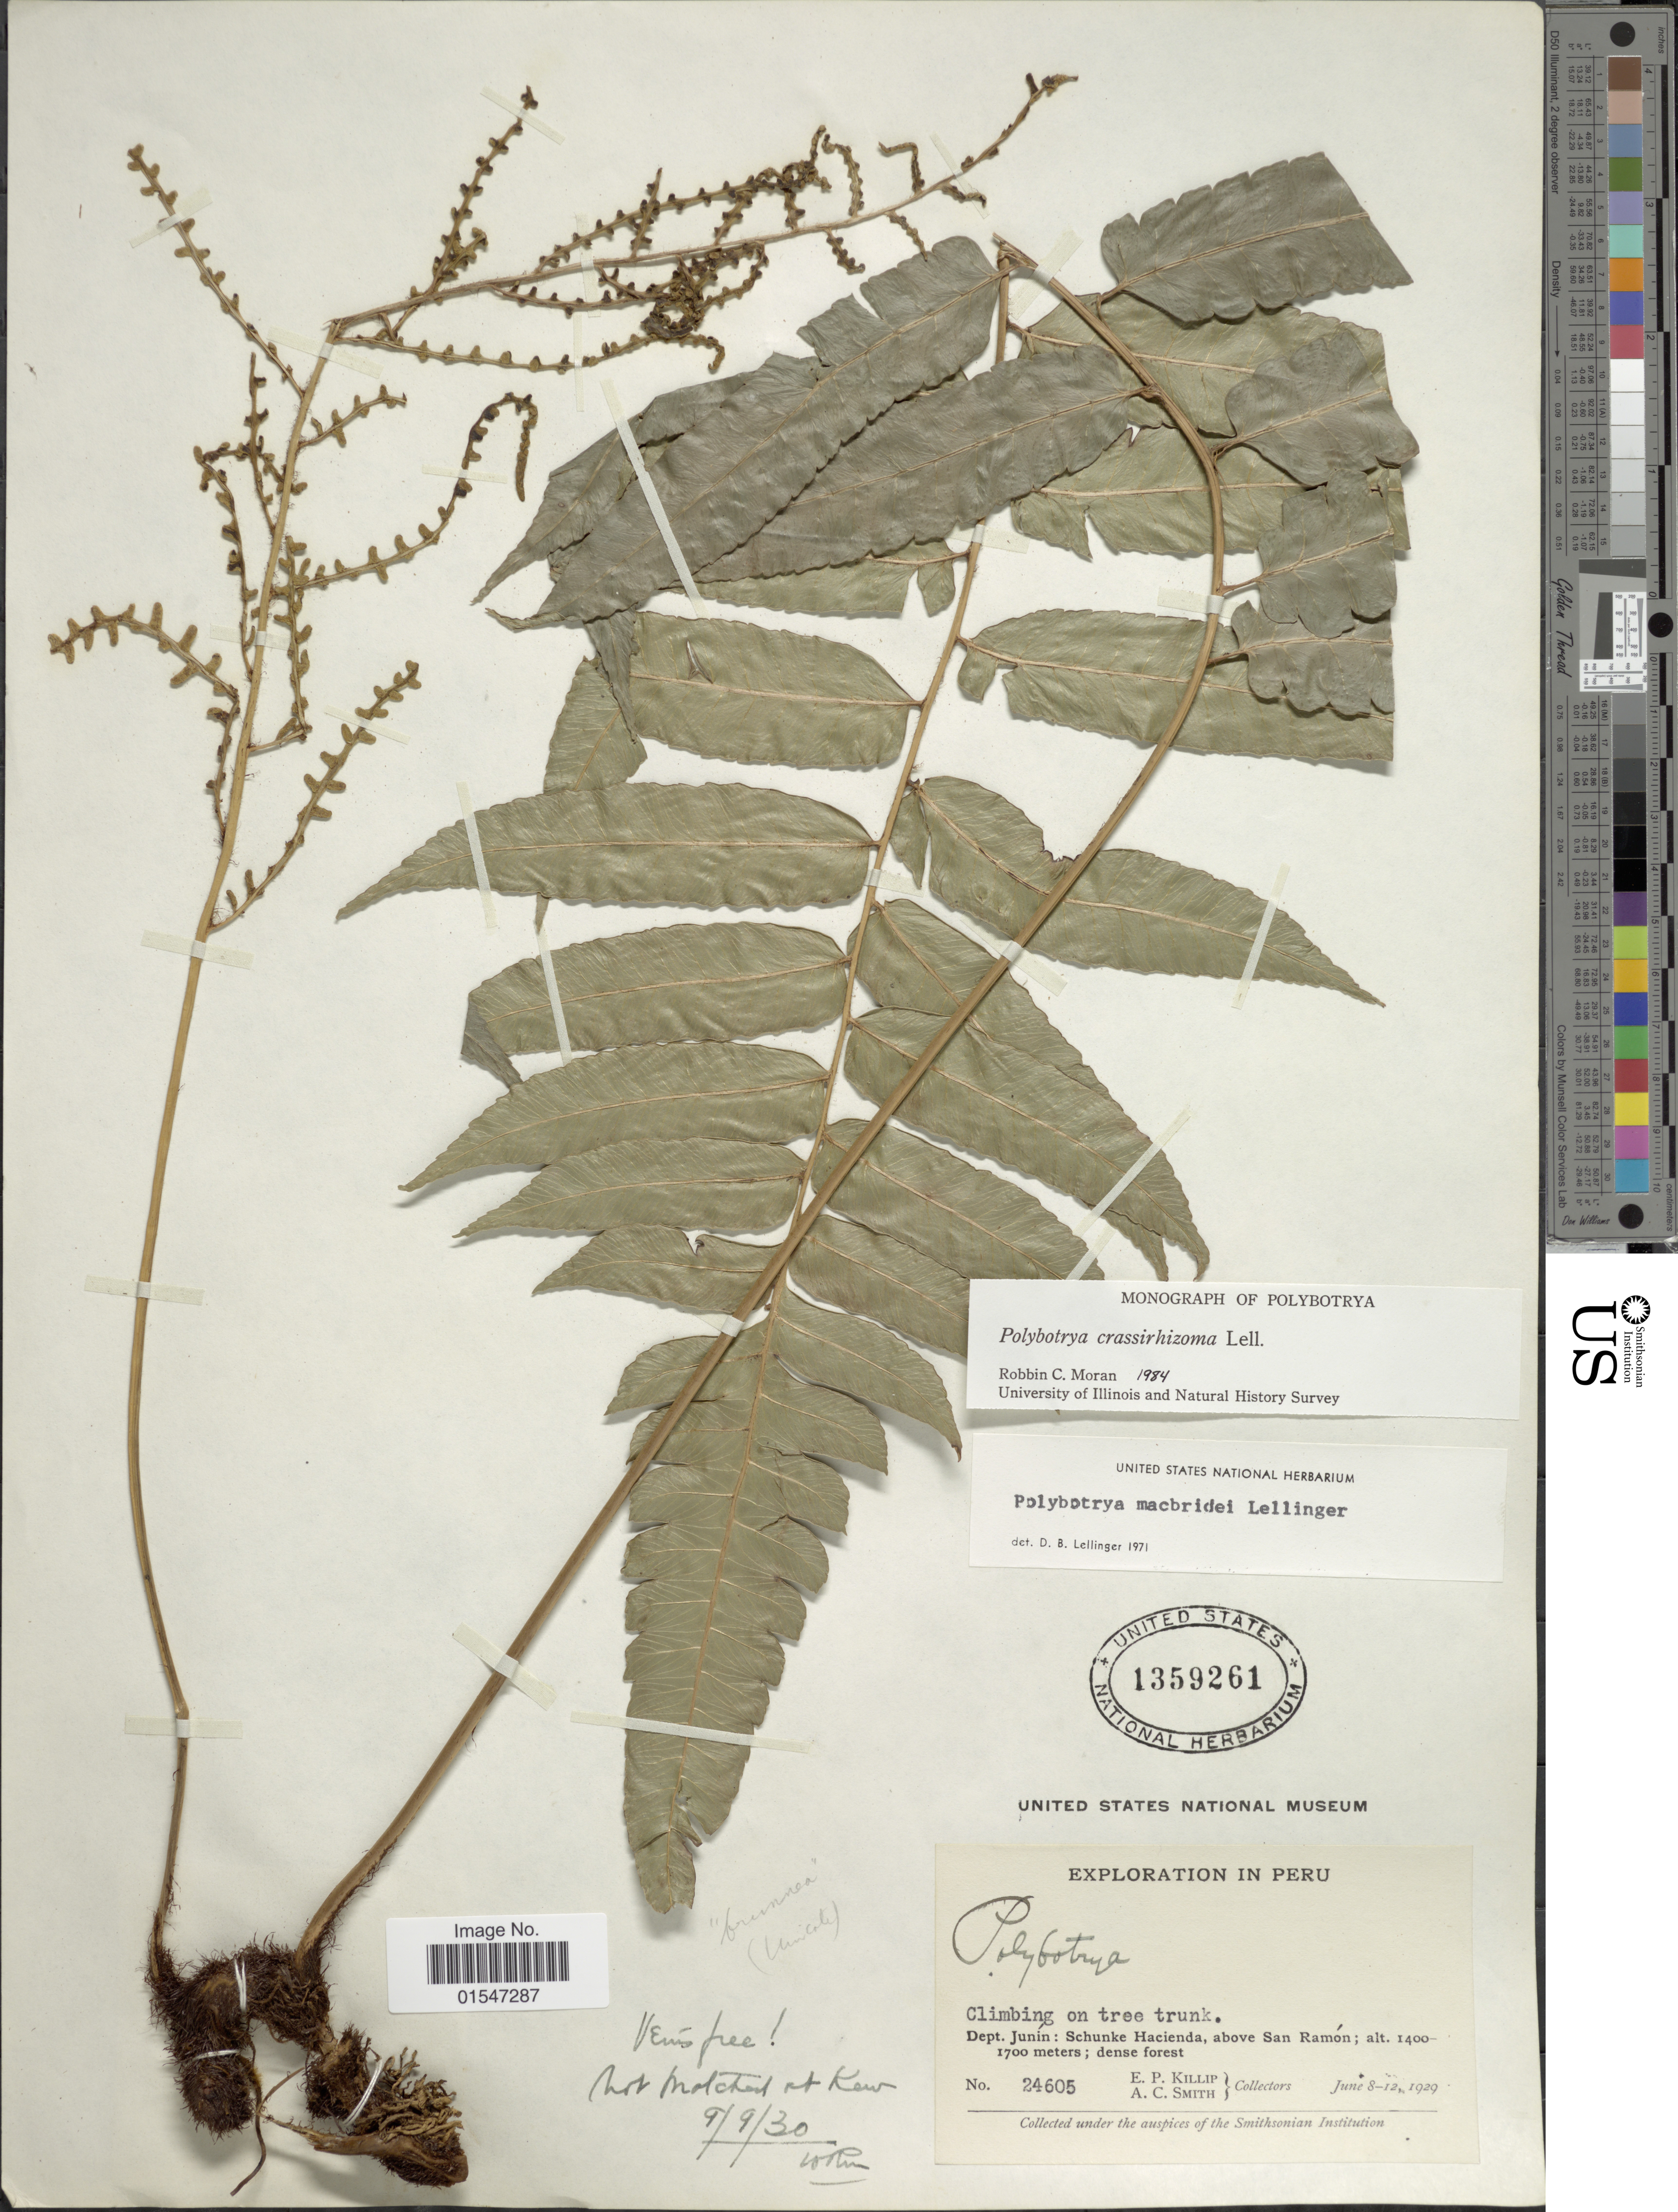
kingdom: Plantae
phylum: Tracheophyta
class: Polypodiopsida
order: Polypodiales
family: Dryopteridaceae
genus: Polybotrya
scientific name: Polybotrya crassirhizoma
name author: Lellinger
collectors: E. P. Killip & A. C. Smith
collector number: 24605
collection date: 1929-06-08/1929-06-12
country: Peru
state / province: Junín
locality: Schunke Hacienda, above San Ramón; dense forest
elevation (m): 1400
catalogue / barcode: US 1359261